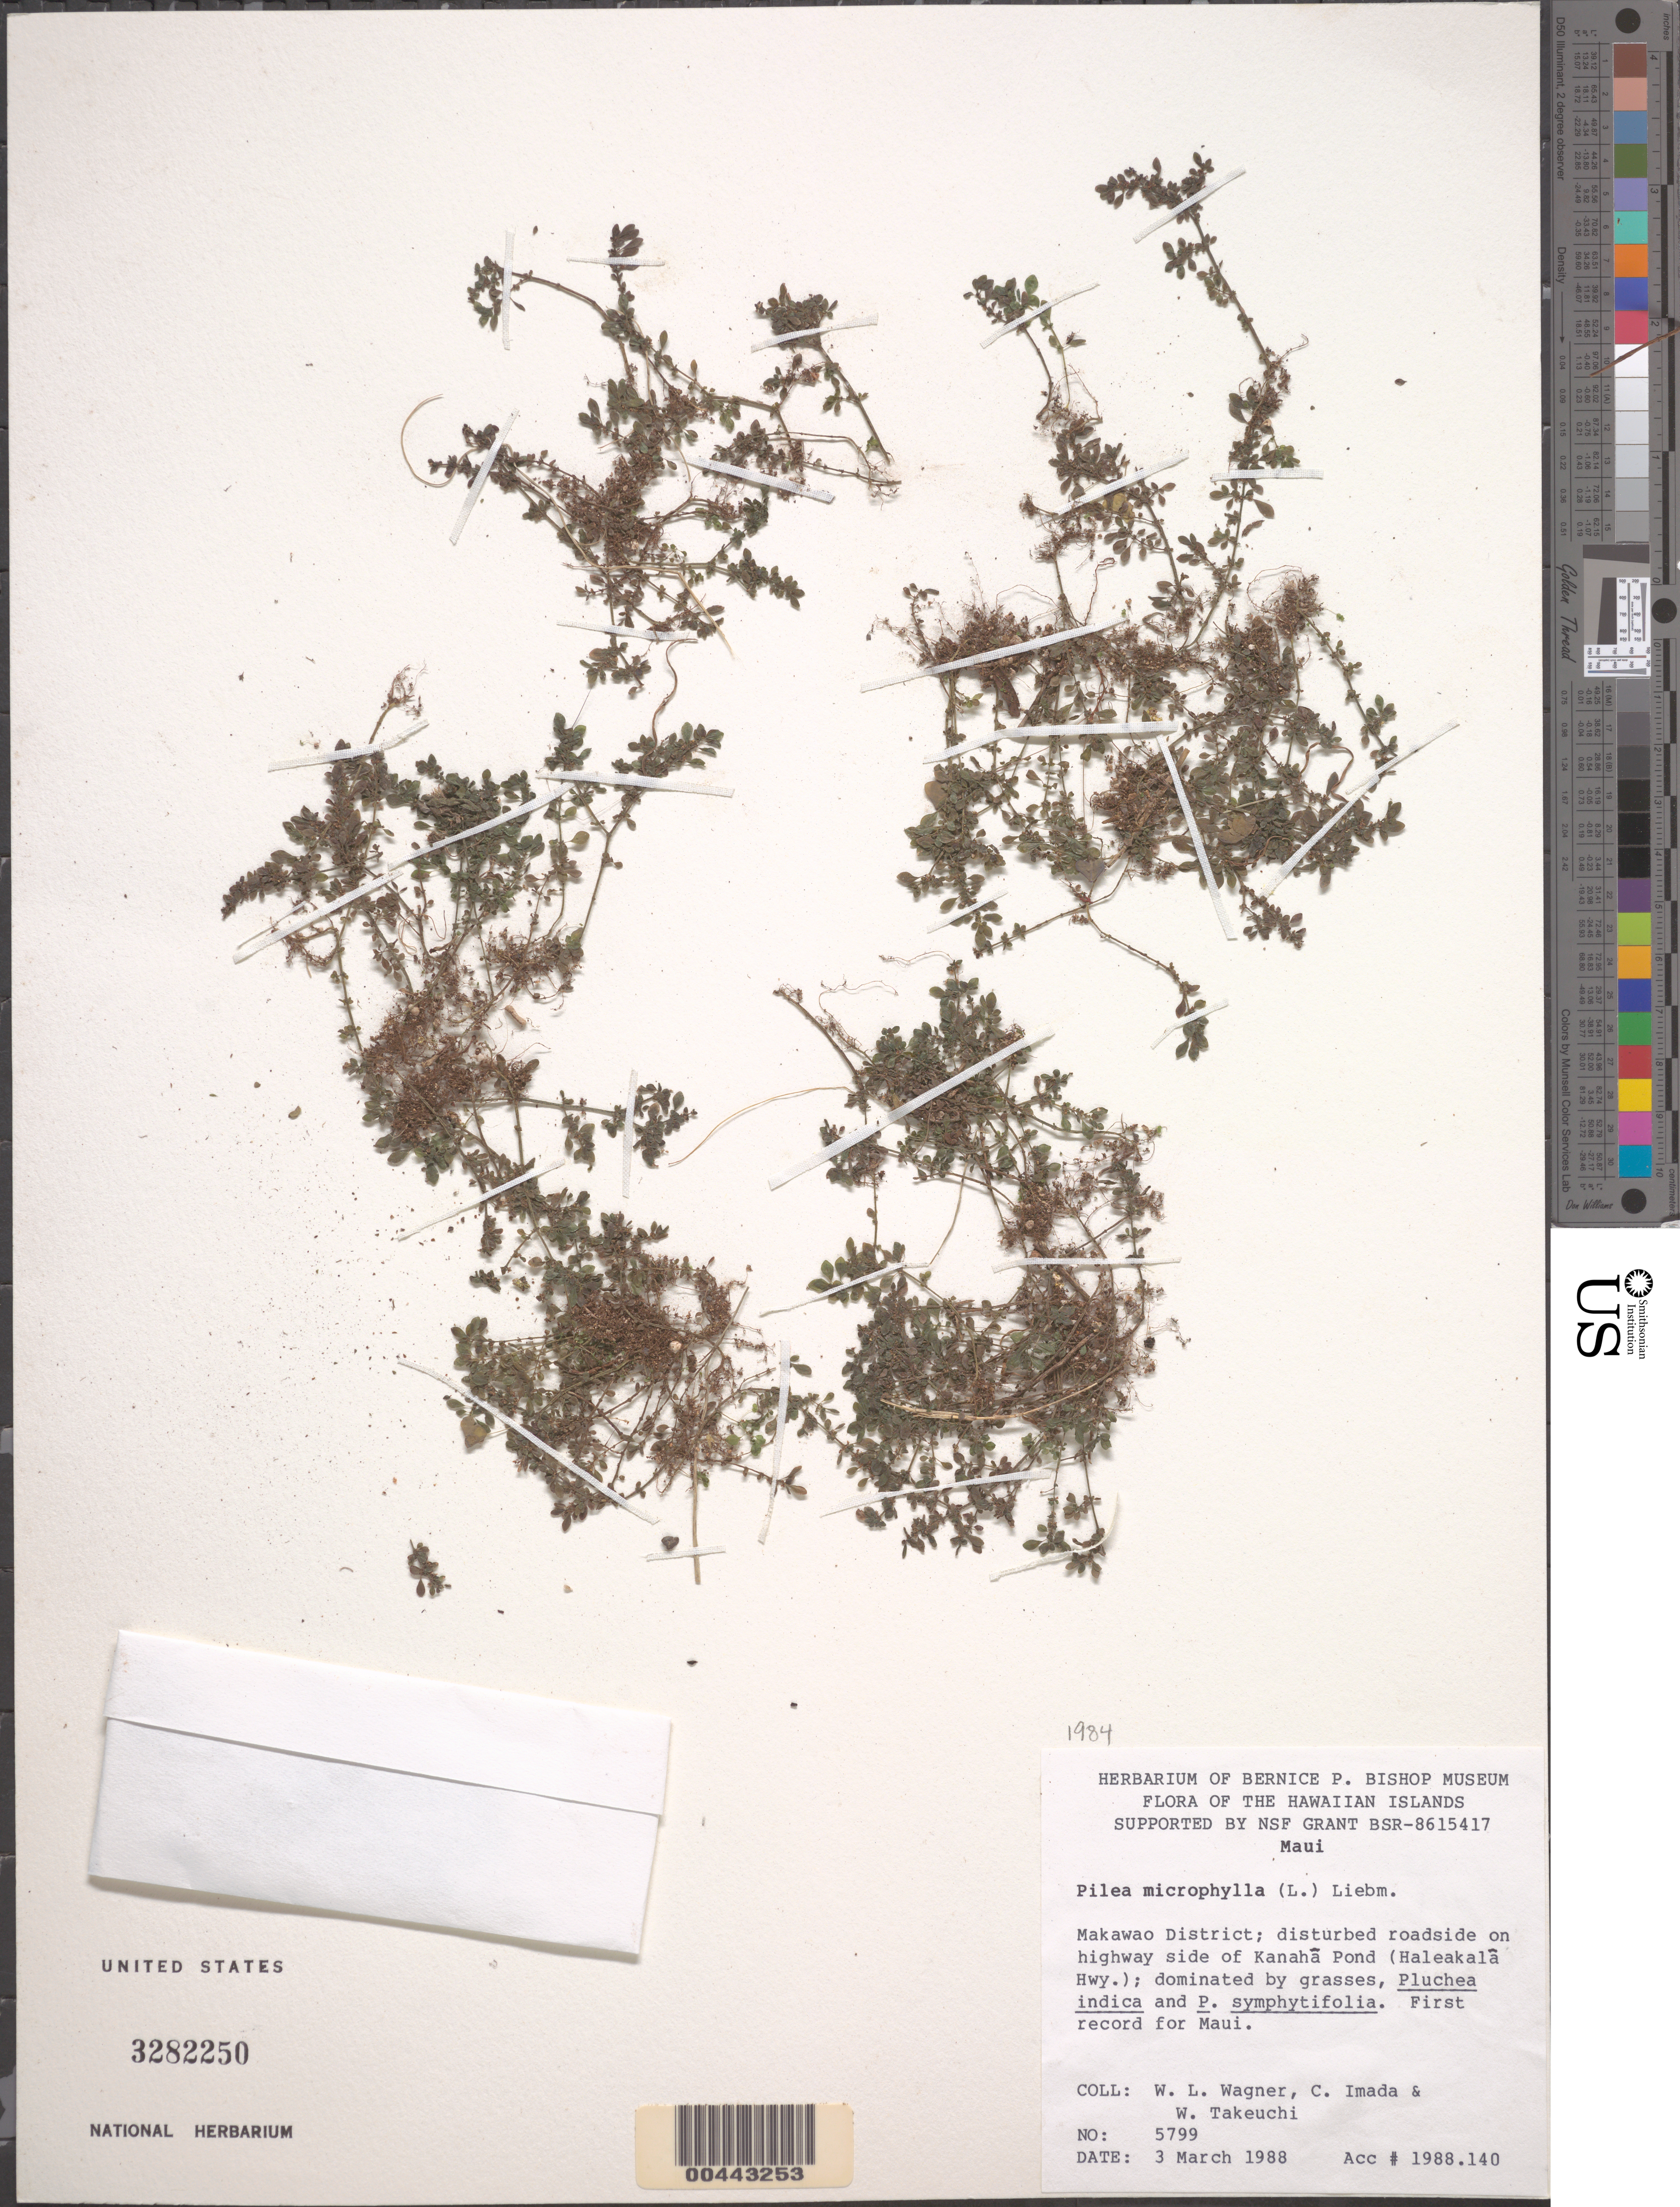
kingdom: Plantae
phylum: Tracheophyta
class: Magnoliopsida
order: Rosales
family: Urticaceae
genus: Pilea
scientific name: Pilea microphylla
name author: (L.) Liebm.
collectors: W. L. Wagner, C. Imada & W. N. Takeuchi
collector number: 5799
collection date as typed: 3 Mar 1988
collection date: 1988-03-03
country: United States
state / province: Hawaii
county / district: Maui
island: Maui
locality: Makawao District, disturbed roadside on Haleakala Highway side of Kanaha Pond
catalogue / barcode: US 3282250